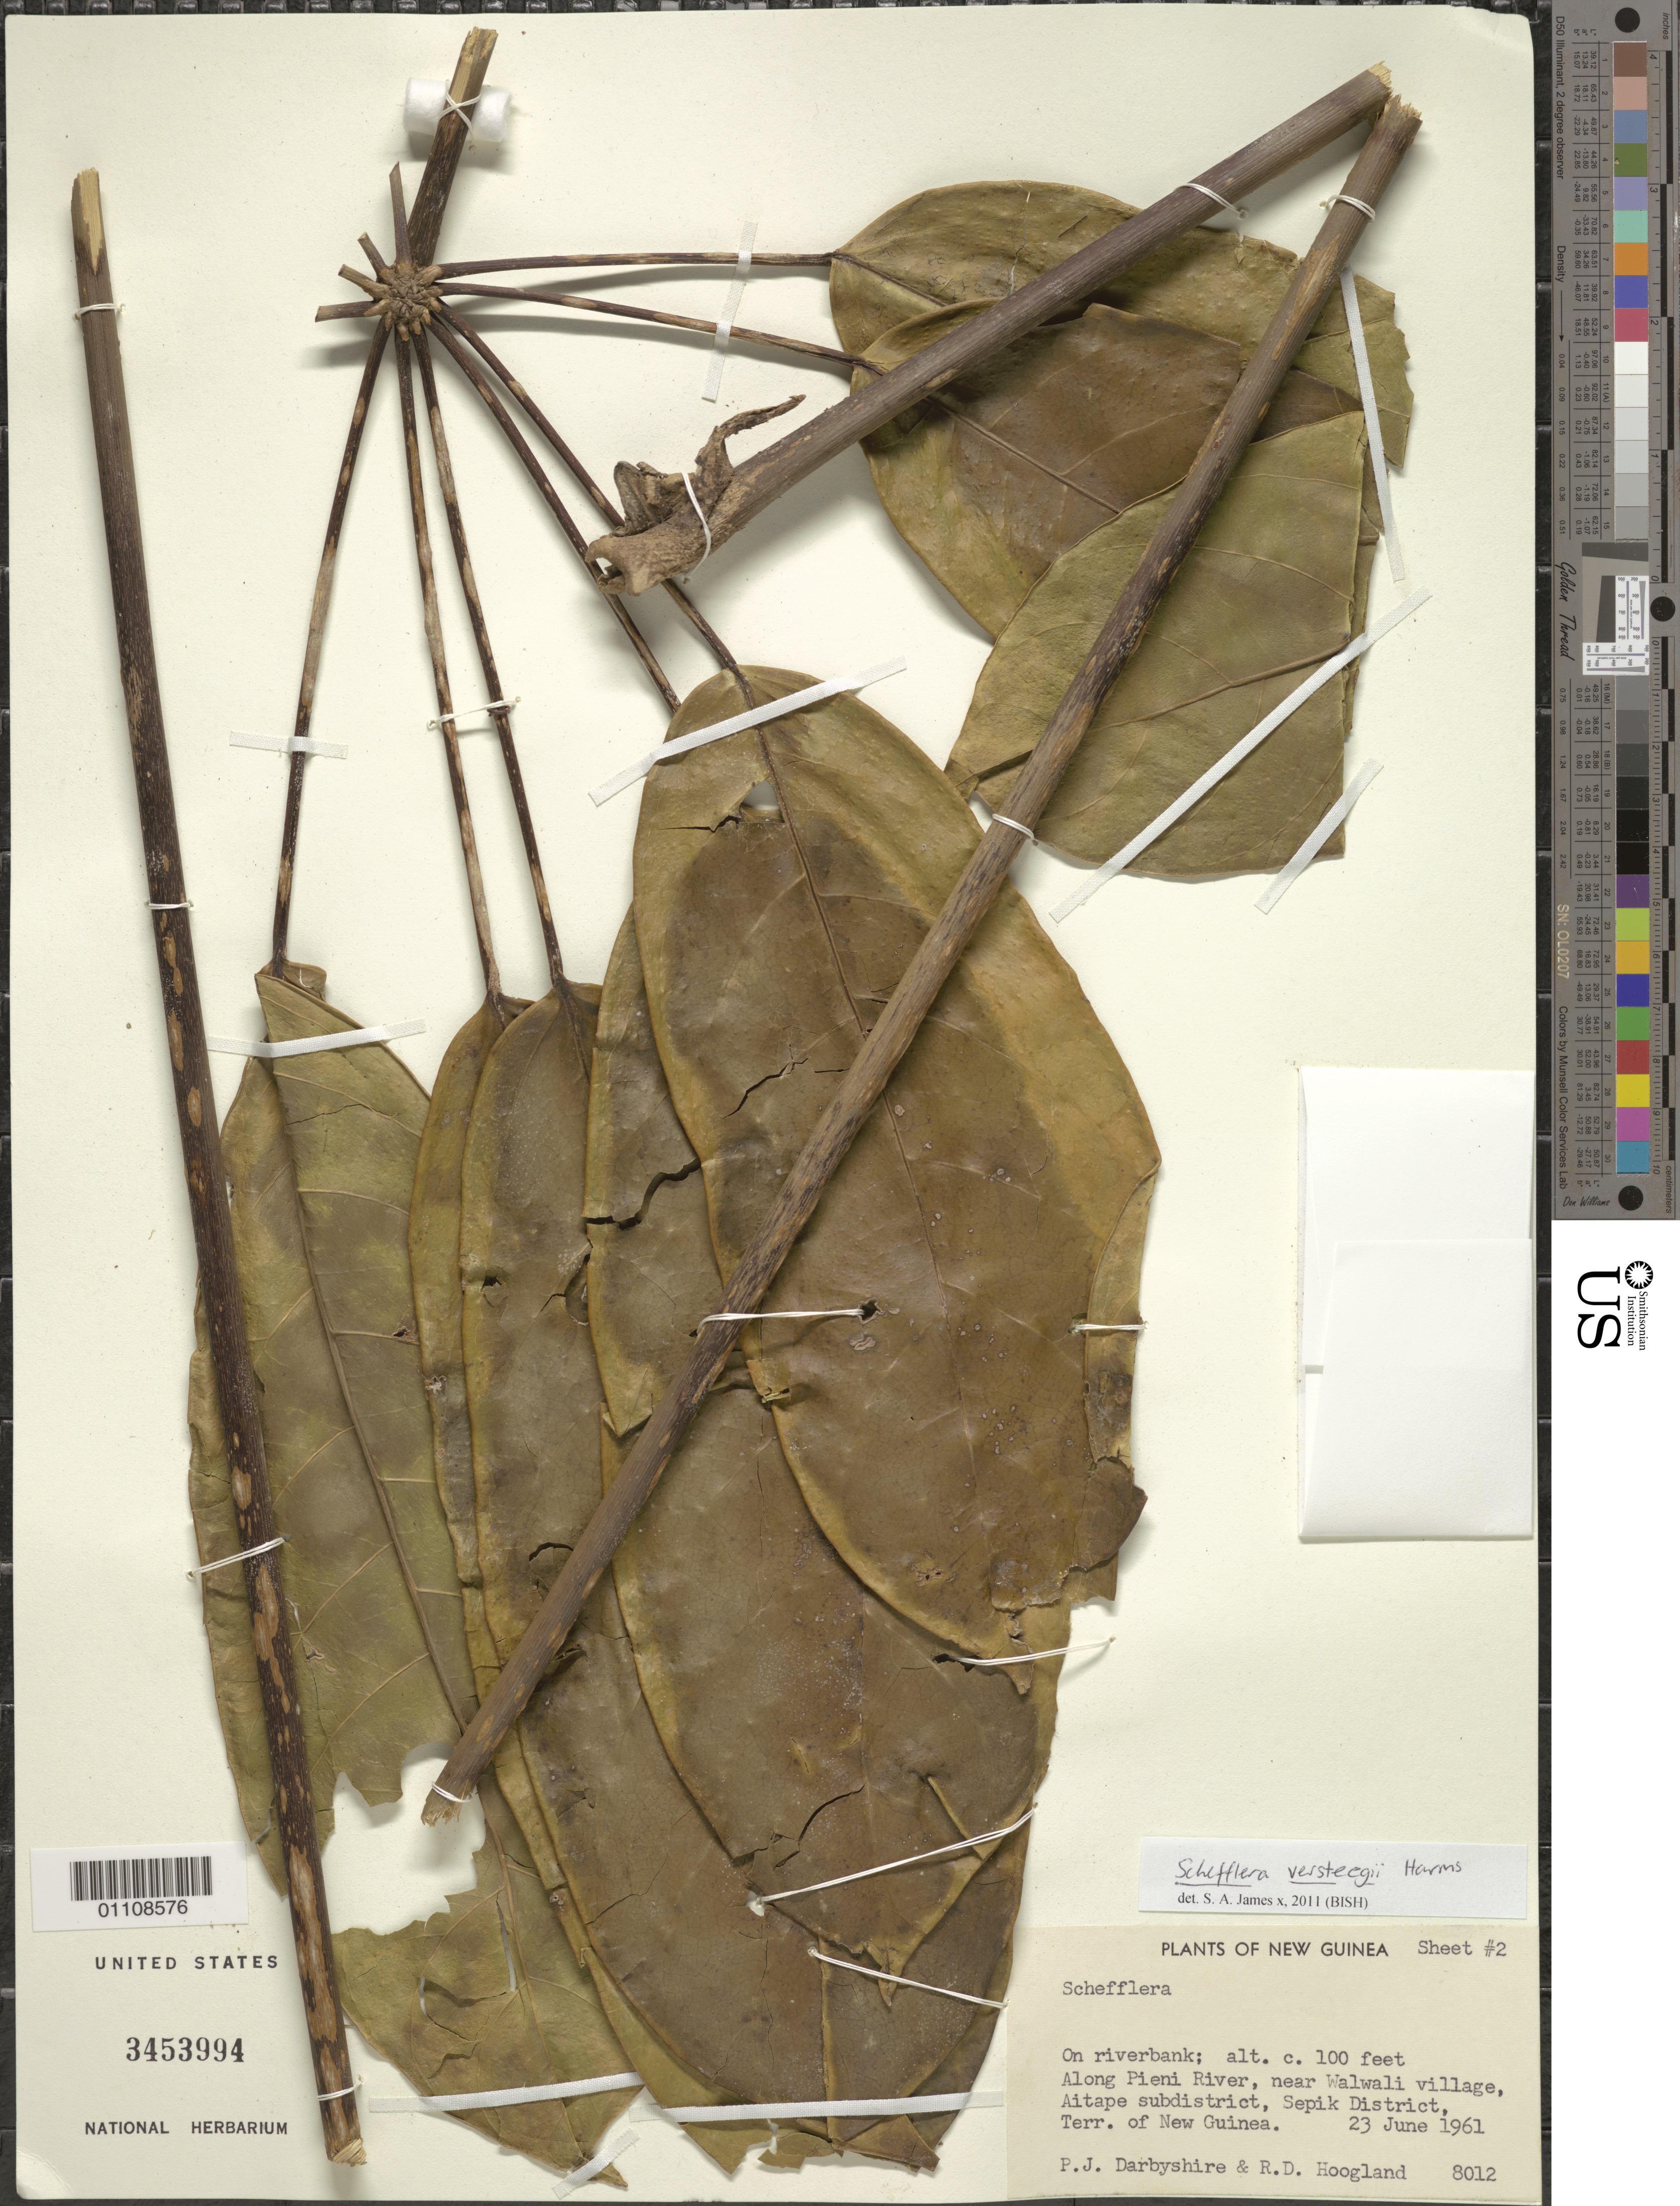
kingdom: Plantae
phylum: Tracheophyta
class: Magnoliopsida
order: Apiales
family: Araliaceae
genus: Heptapleurum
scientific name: Heptapleurum versteegii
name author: (Harms) G. M. Plunkett & Lowry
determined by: Wagner, W. L., (BOT), Smithsonian Institution - National Museum of Natural History (UNITED STATES)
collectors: P. Darbyshire & R. D. Hoogland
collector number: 8012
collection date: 1961-06-23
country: Papua New Guinea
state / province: Sandaun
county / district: Aitape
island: New Guinea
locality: Along Pieni River, near Walwali village, Aitape subdistrict, Sepik District, Terr. New Guinea.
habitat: On riverbank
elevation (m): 30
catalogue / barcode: US 3453994